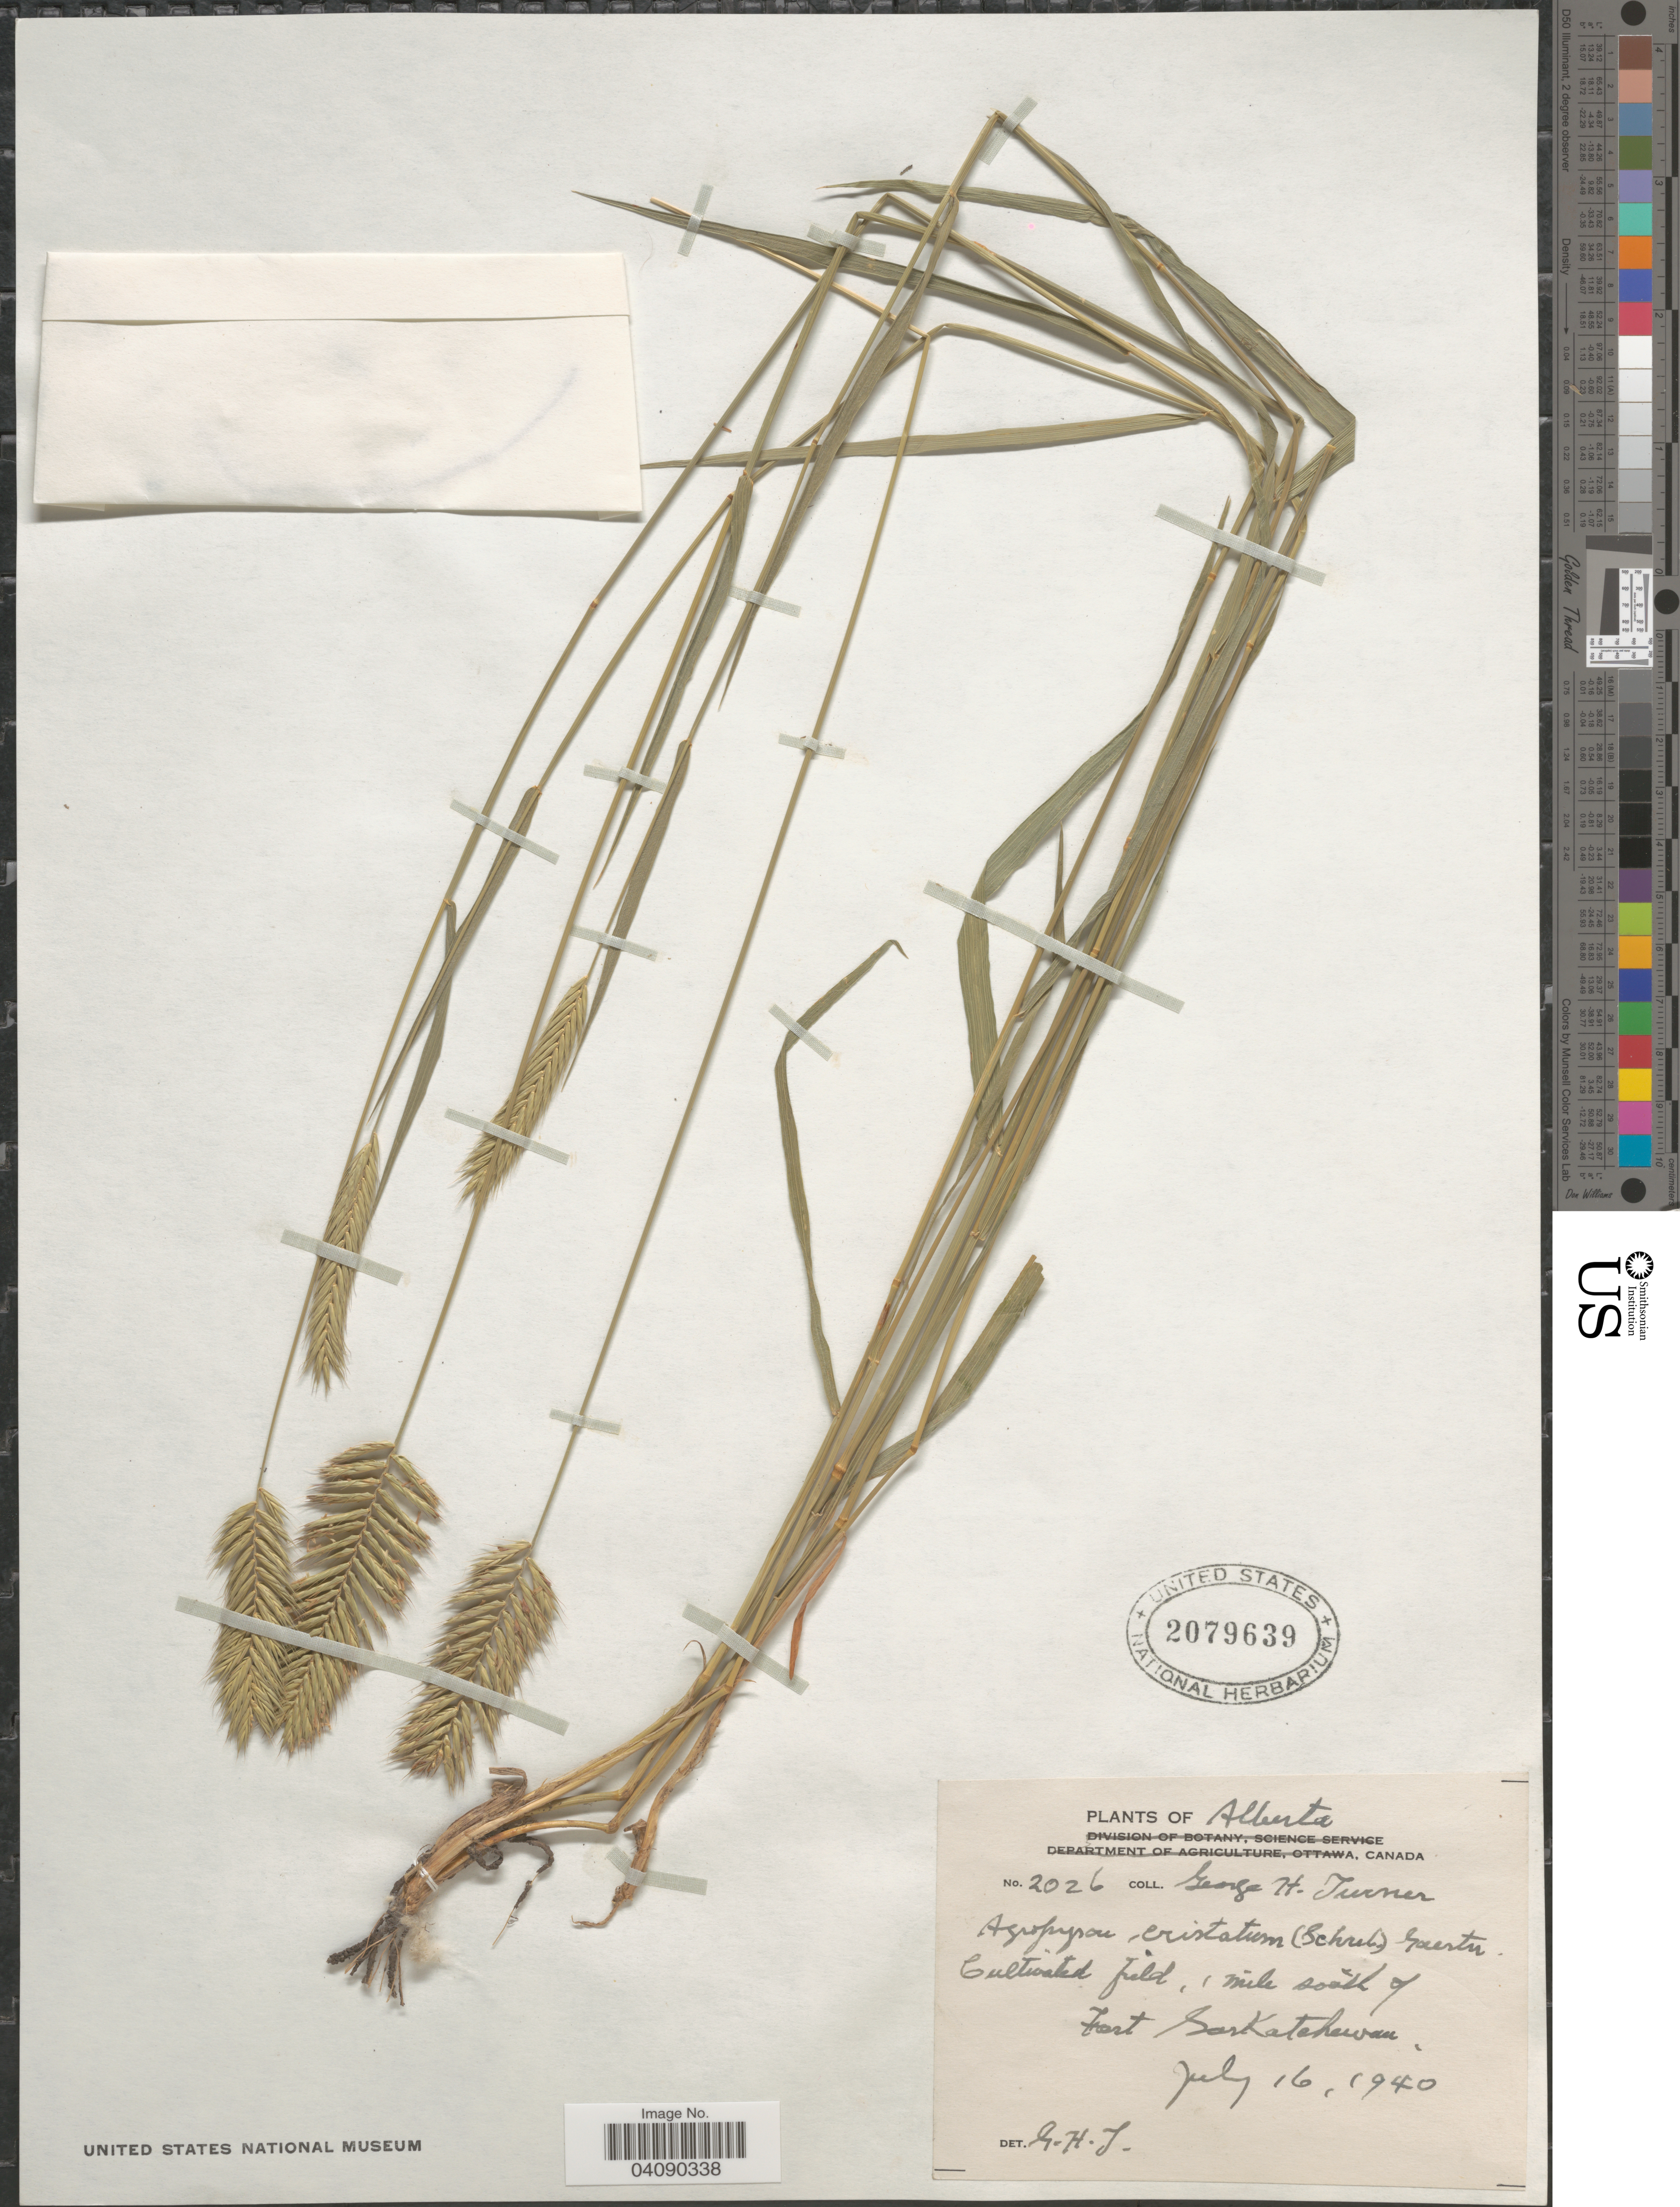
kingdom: Plantae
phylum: Tracheophyta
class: Liliopsida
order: Poales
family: Poaceae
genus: Agropyron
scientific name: Agropyron cristatum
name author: (L.) Gaertn.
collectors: G. H. Turner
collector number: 2026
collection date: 1940-07-16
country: Canada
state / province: Alberta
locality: Cultivated field, 1 mile south of Fort Saskatchewan.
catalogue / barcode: US 2079639